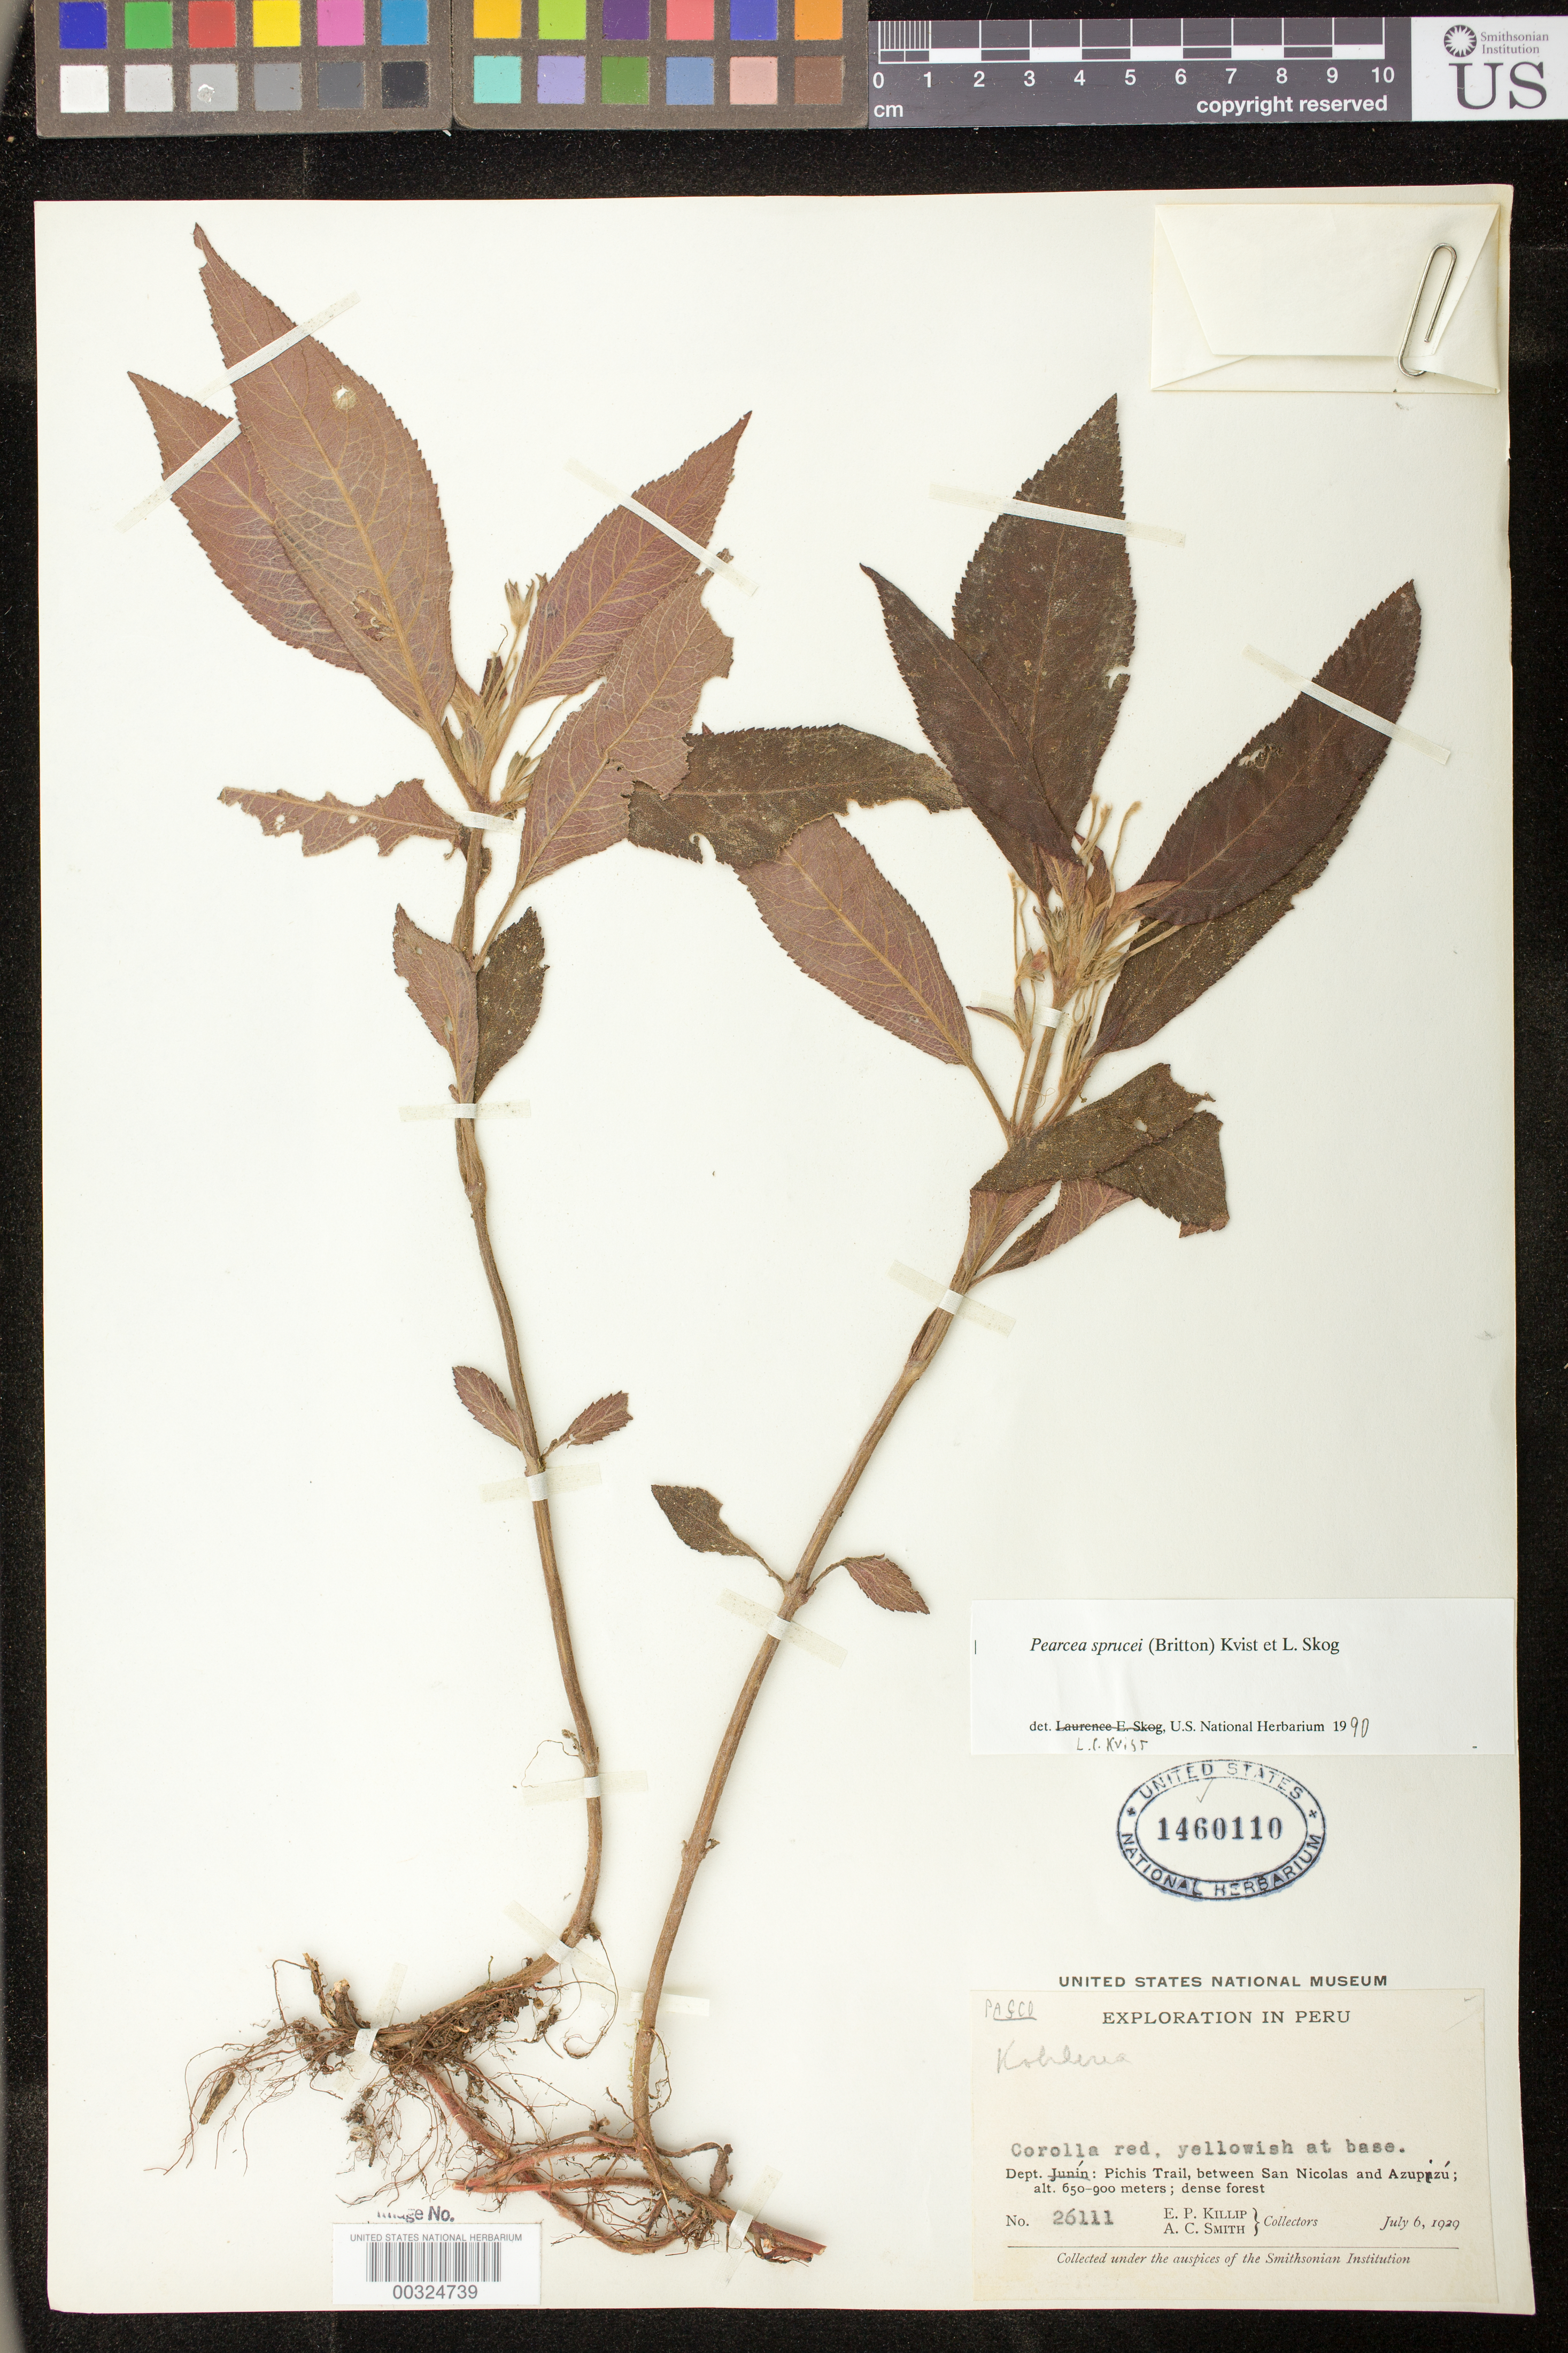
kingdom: Plantae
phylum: Tracheophyta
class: Magnoliopsida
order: Lamiales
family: Gesneriaceae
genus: Pearcea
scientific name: Pearcea sprucei var. sprucei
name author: (Britton ex Rusby) L.P. Kvist & L.E. Skog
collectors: E. P. Killip & A. C. Smith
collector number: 26111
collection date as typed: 06 Jul 1929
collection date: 1929-07-06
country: Peru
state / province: Junín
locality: Pichis trail, between San Nicolas and Azupizu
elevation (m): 650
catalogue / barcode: US 1460110